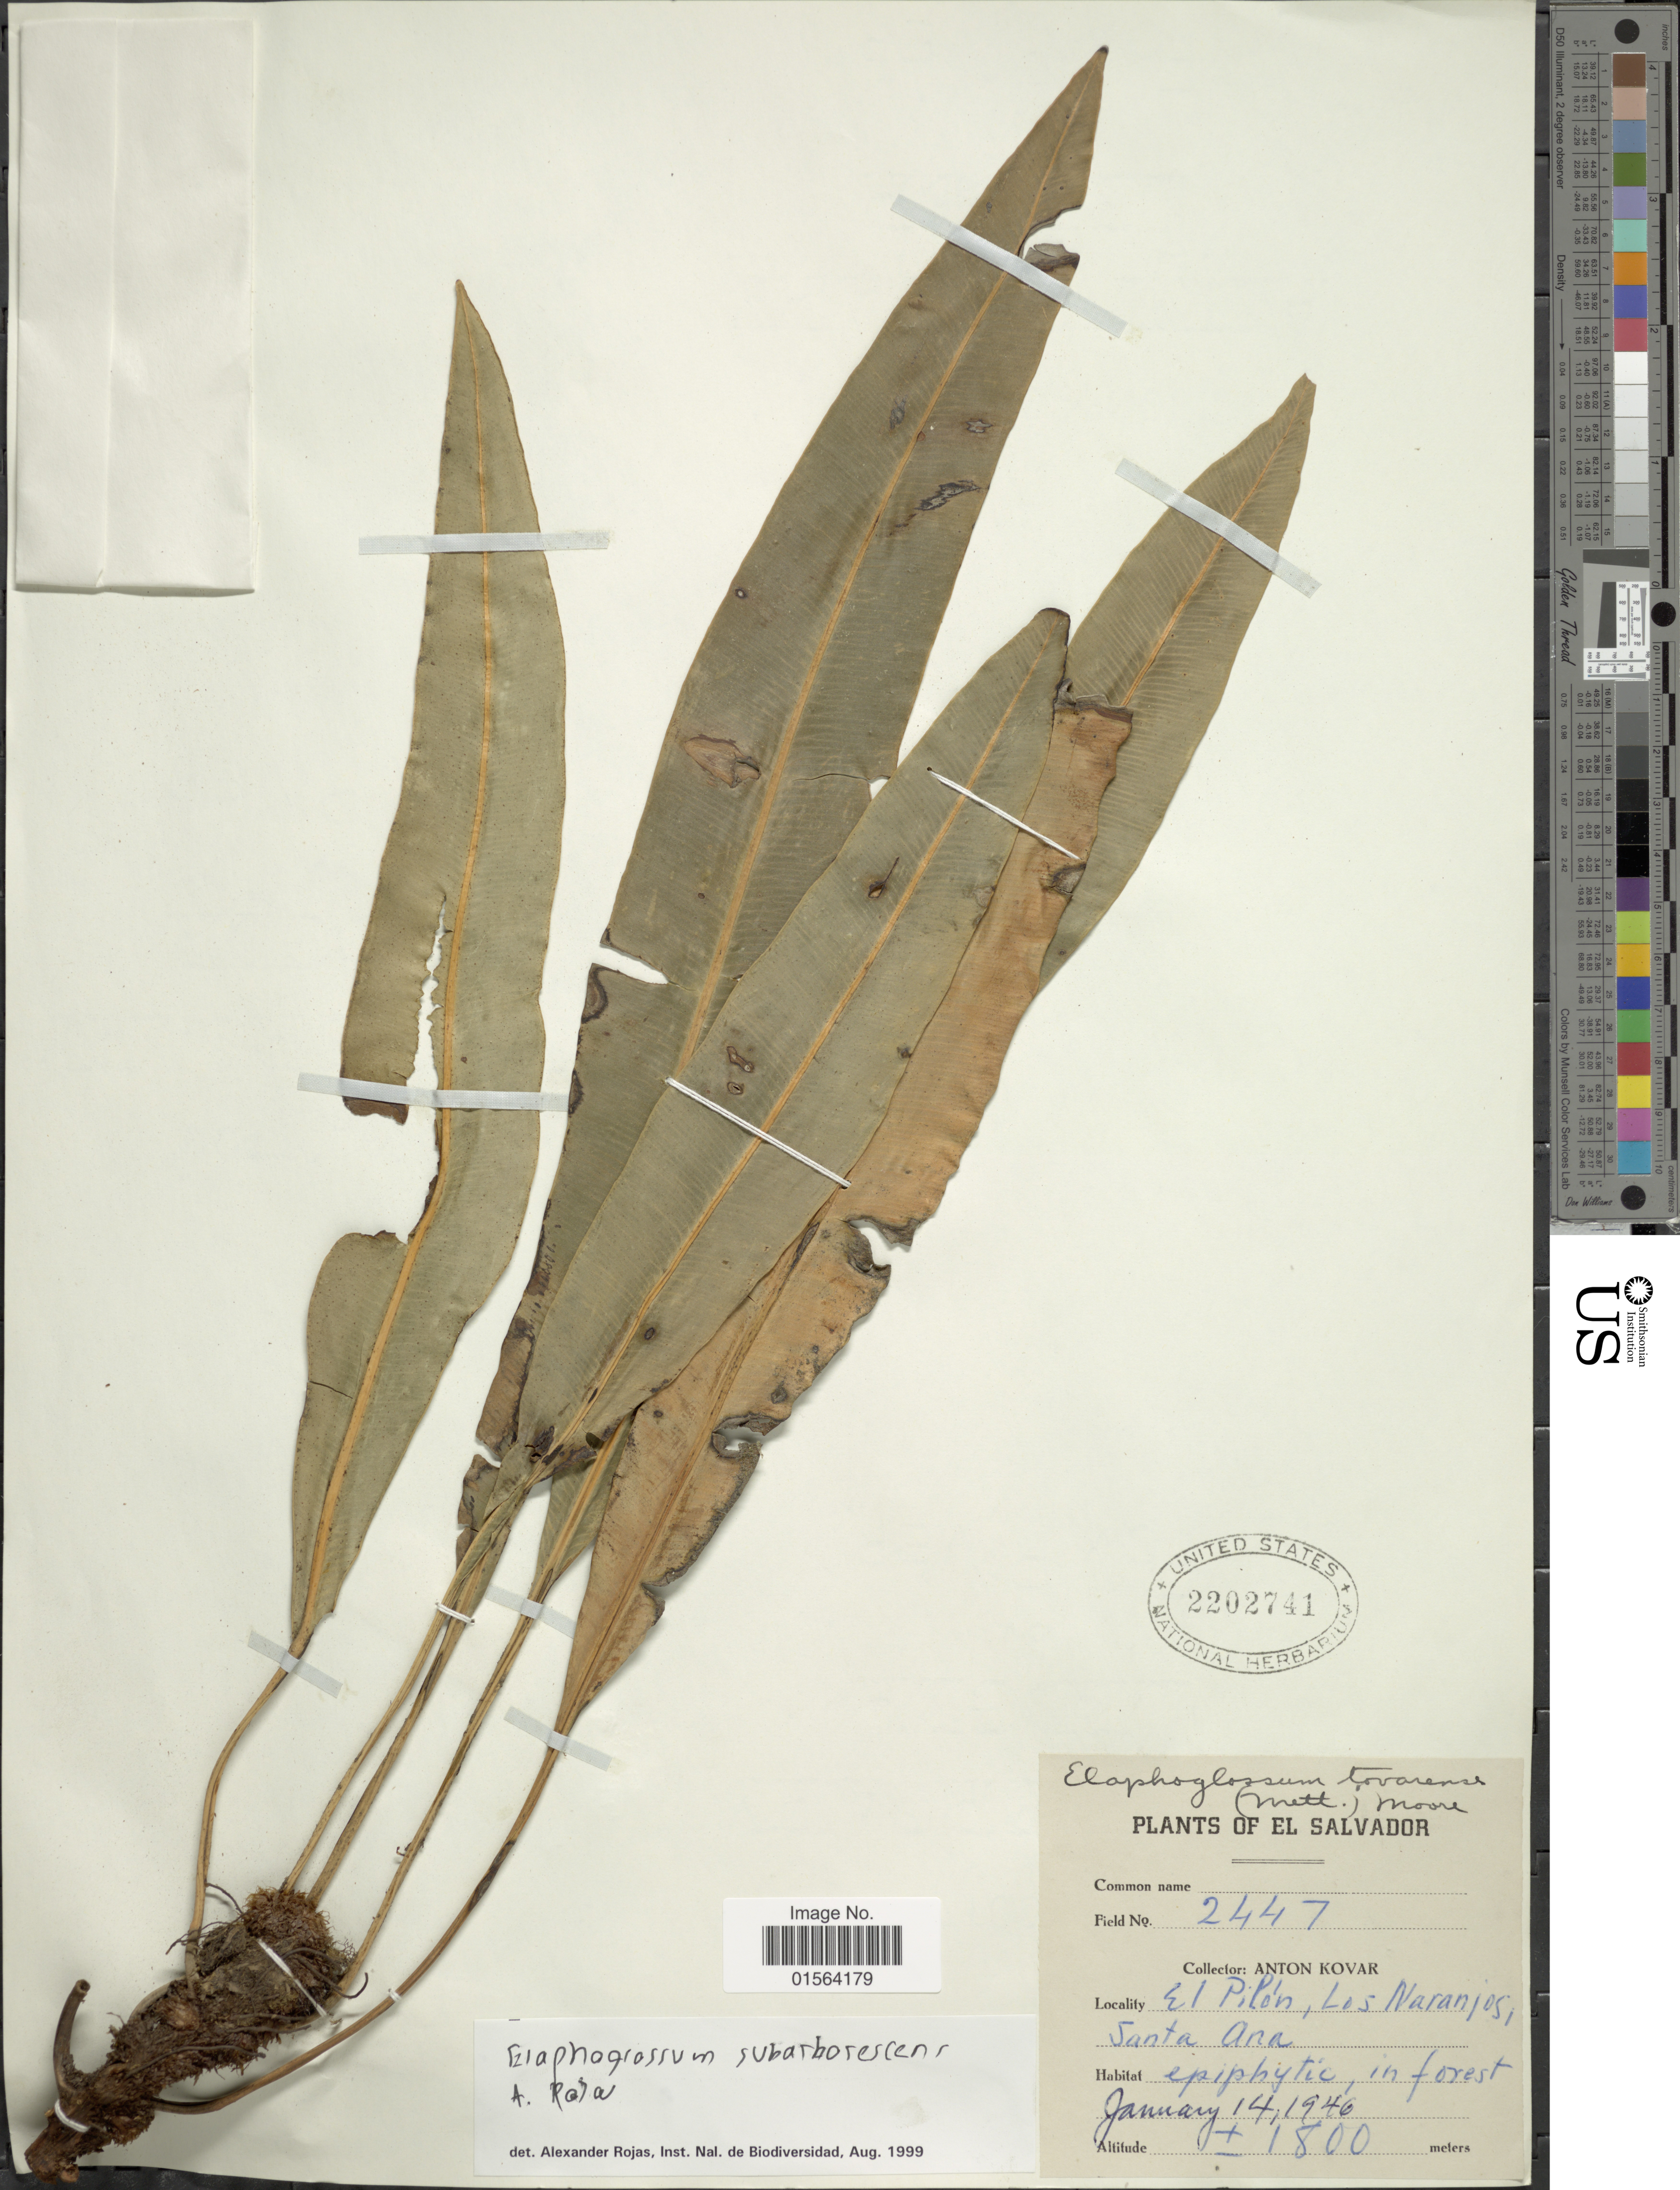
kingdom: Plantae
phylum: Tracheophyta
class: Polypodiopsida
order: Polypodiales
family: Dryopteridaceae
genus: Elaphoglossum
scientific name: Elaphoglossum latifolium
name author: (Sw.) J. Sm.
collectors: A. Kovar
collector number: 2447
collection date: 1946-01-14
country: El Salvador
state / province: Santa Ana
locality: El Pilon, Los Naranjos, Santa Ana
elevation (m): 1800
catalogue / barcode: US 2202741